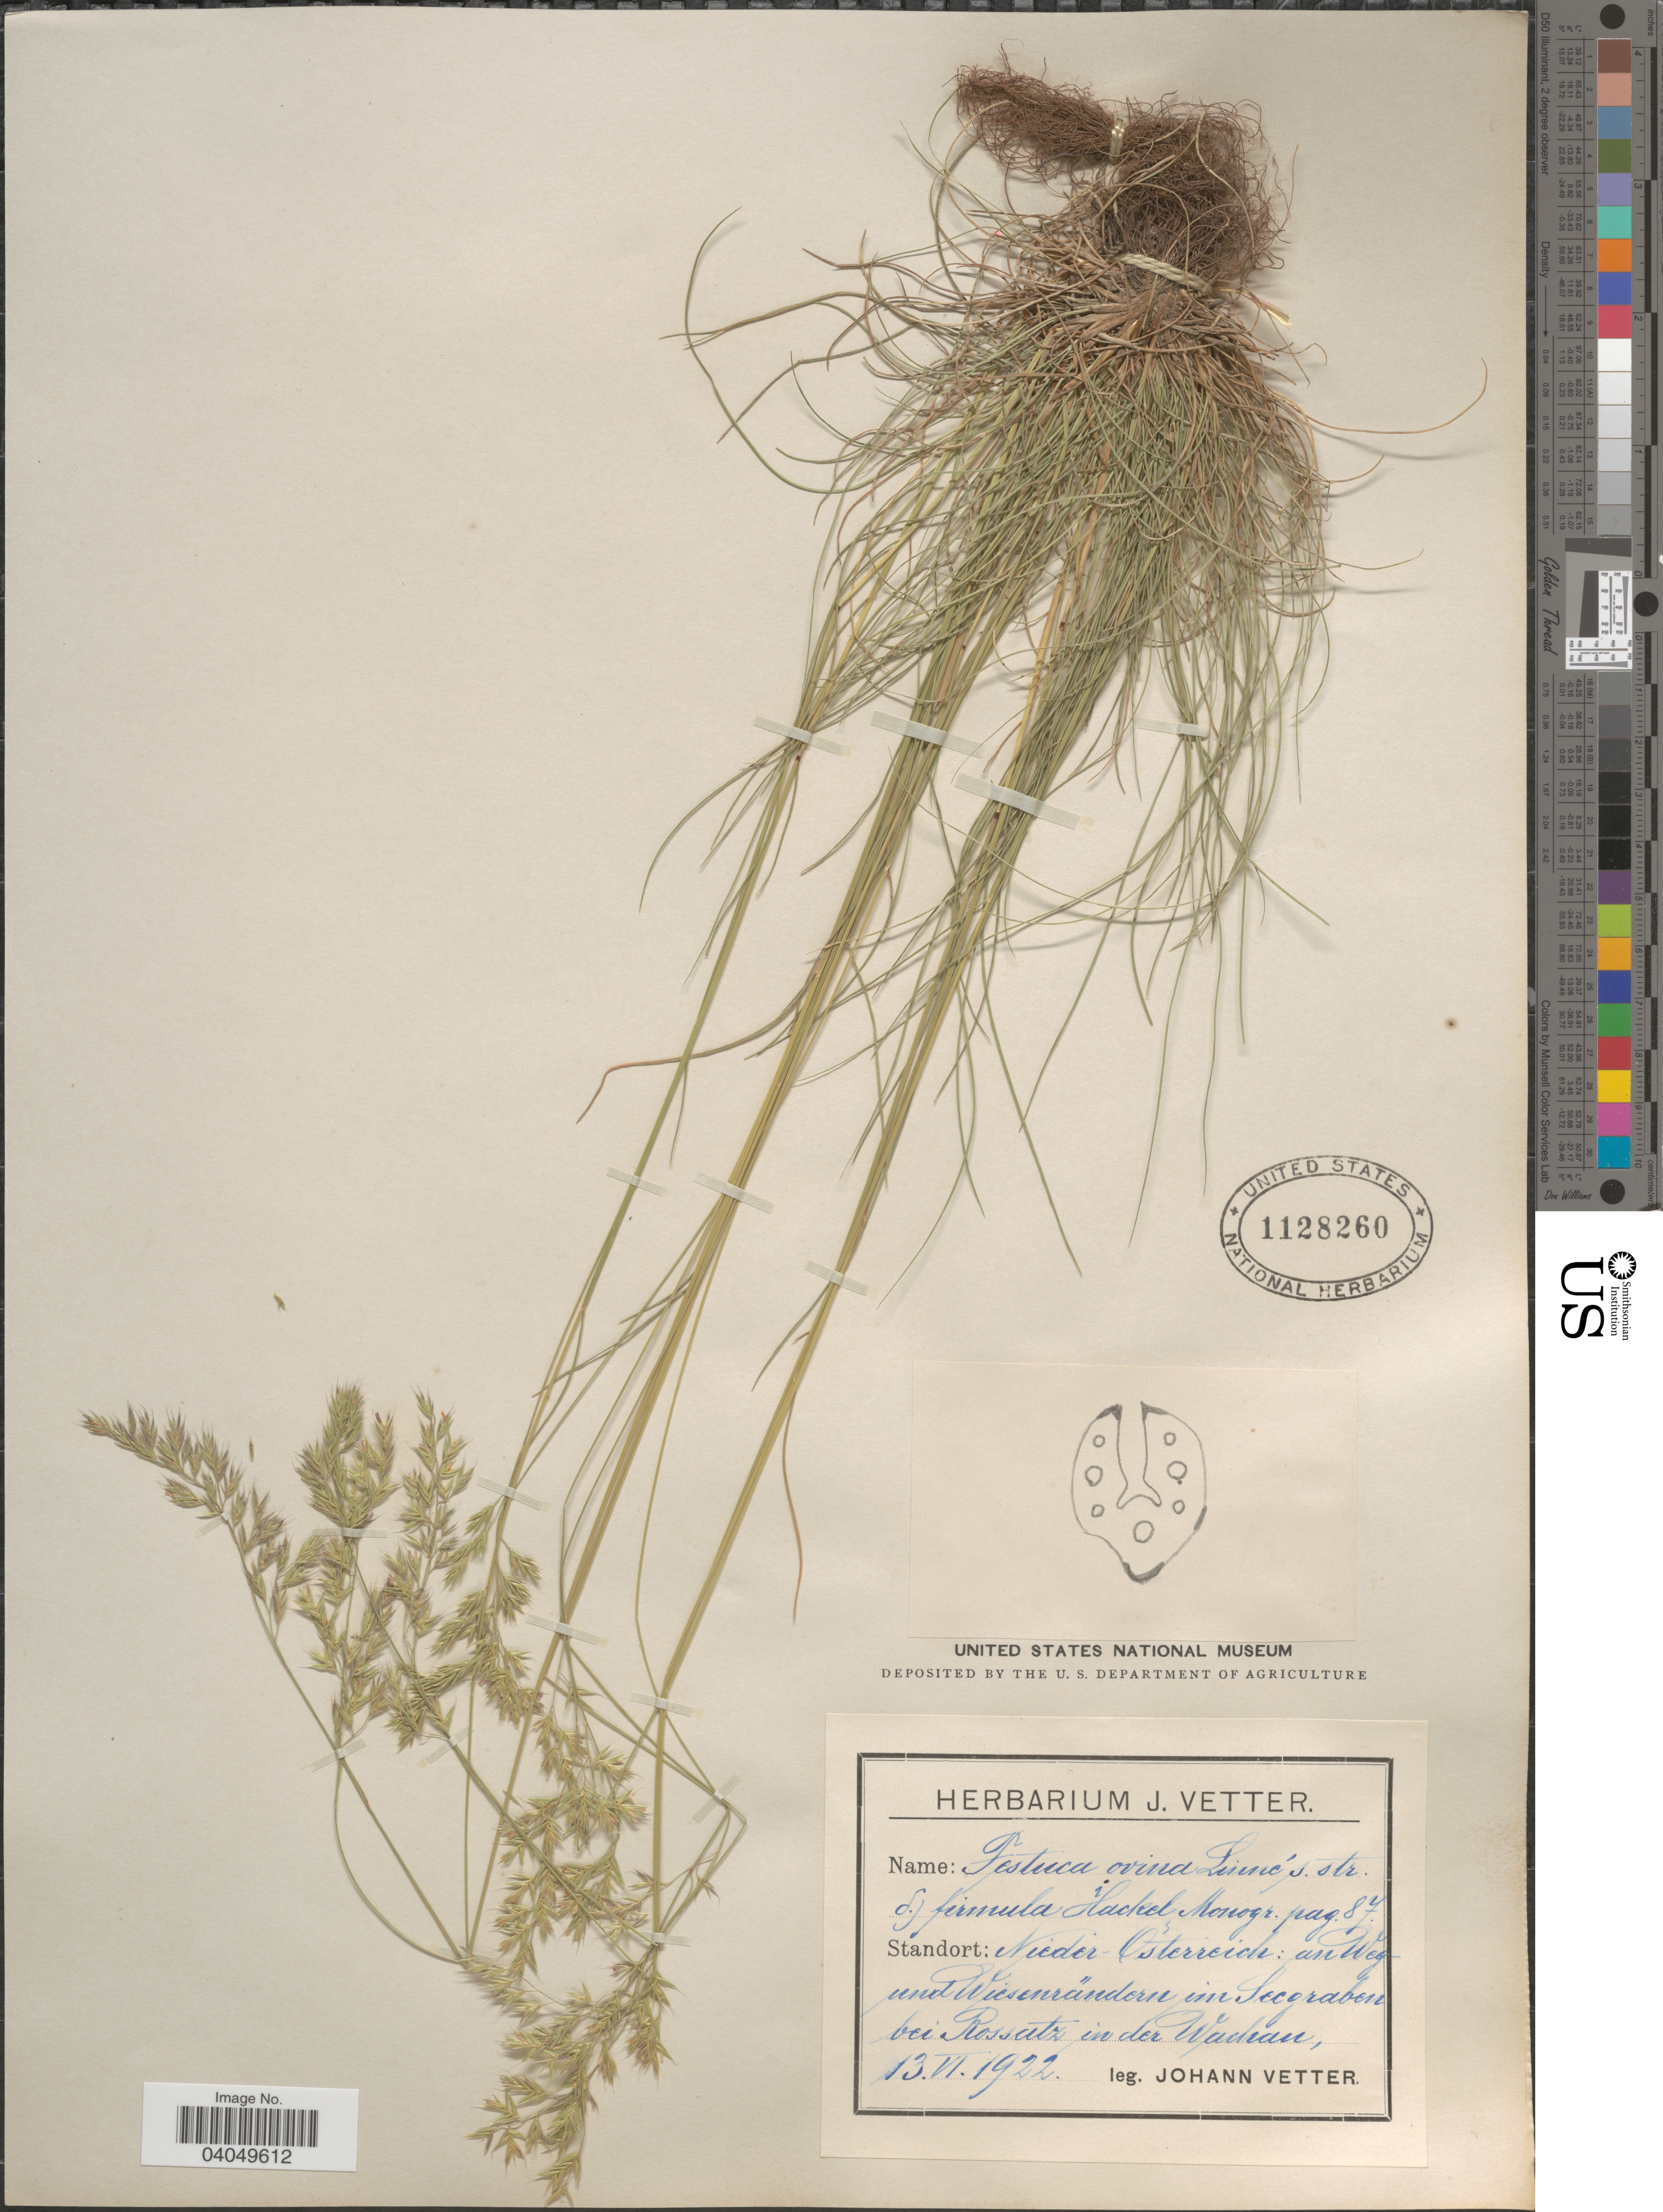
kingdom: Plantae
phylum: Tracheophyta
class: Liliopsida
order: Poales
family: Poaceae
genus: Festuca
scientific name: Festuca ovina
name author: L.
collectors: J. Vetter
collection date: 1922-06-15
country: Austria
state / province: Niederosterreich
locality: Nieder-Osterreich: an Wegund Wiesenrandern im Seegraben bei Rossatz in der Wachau.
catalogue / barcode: US 1128260